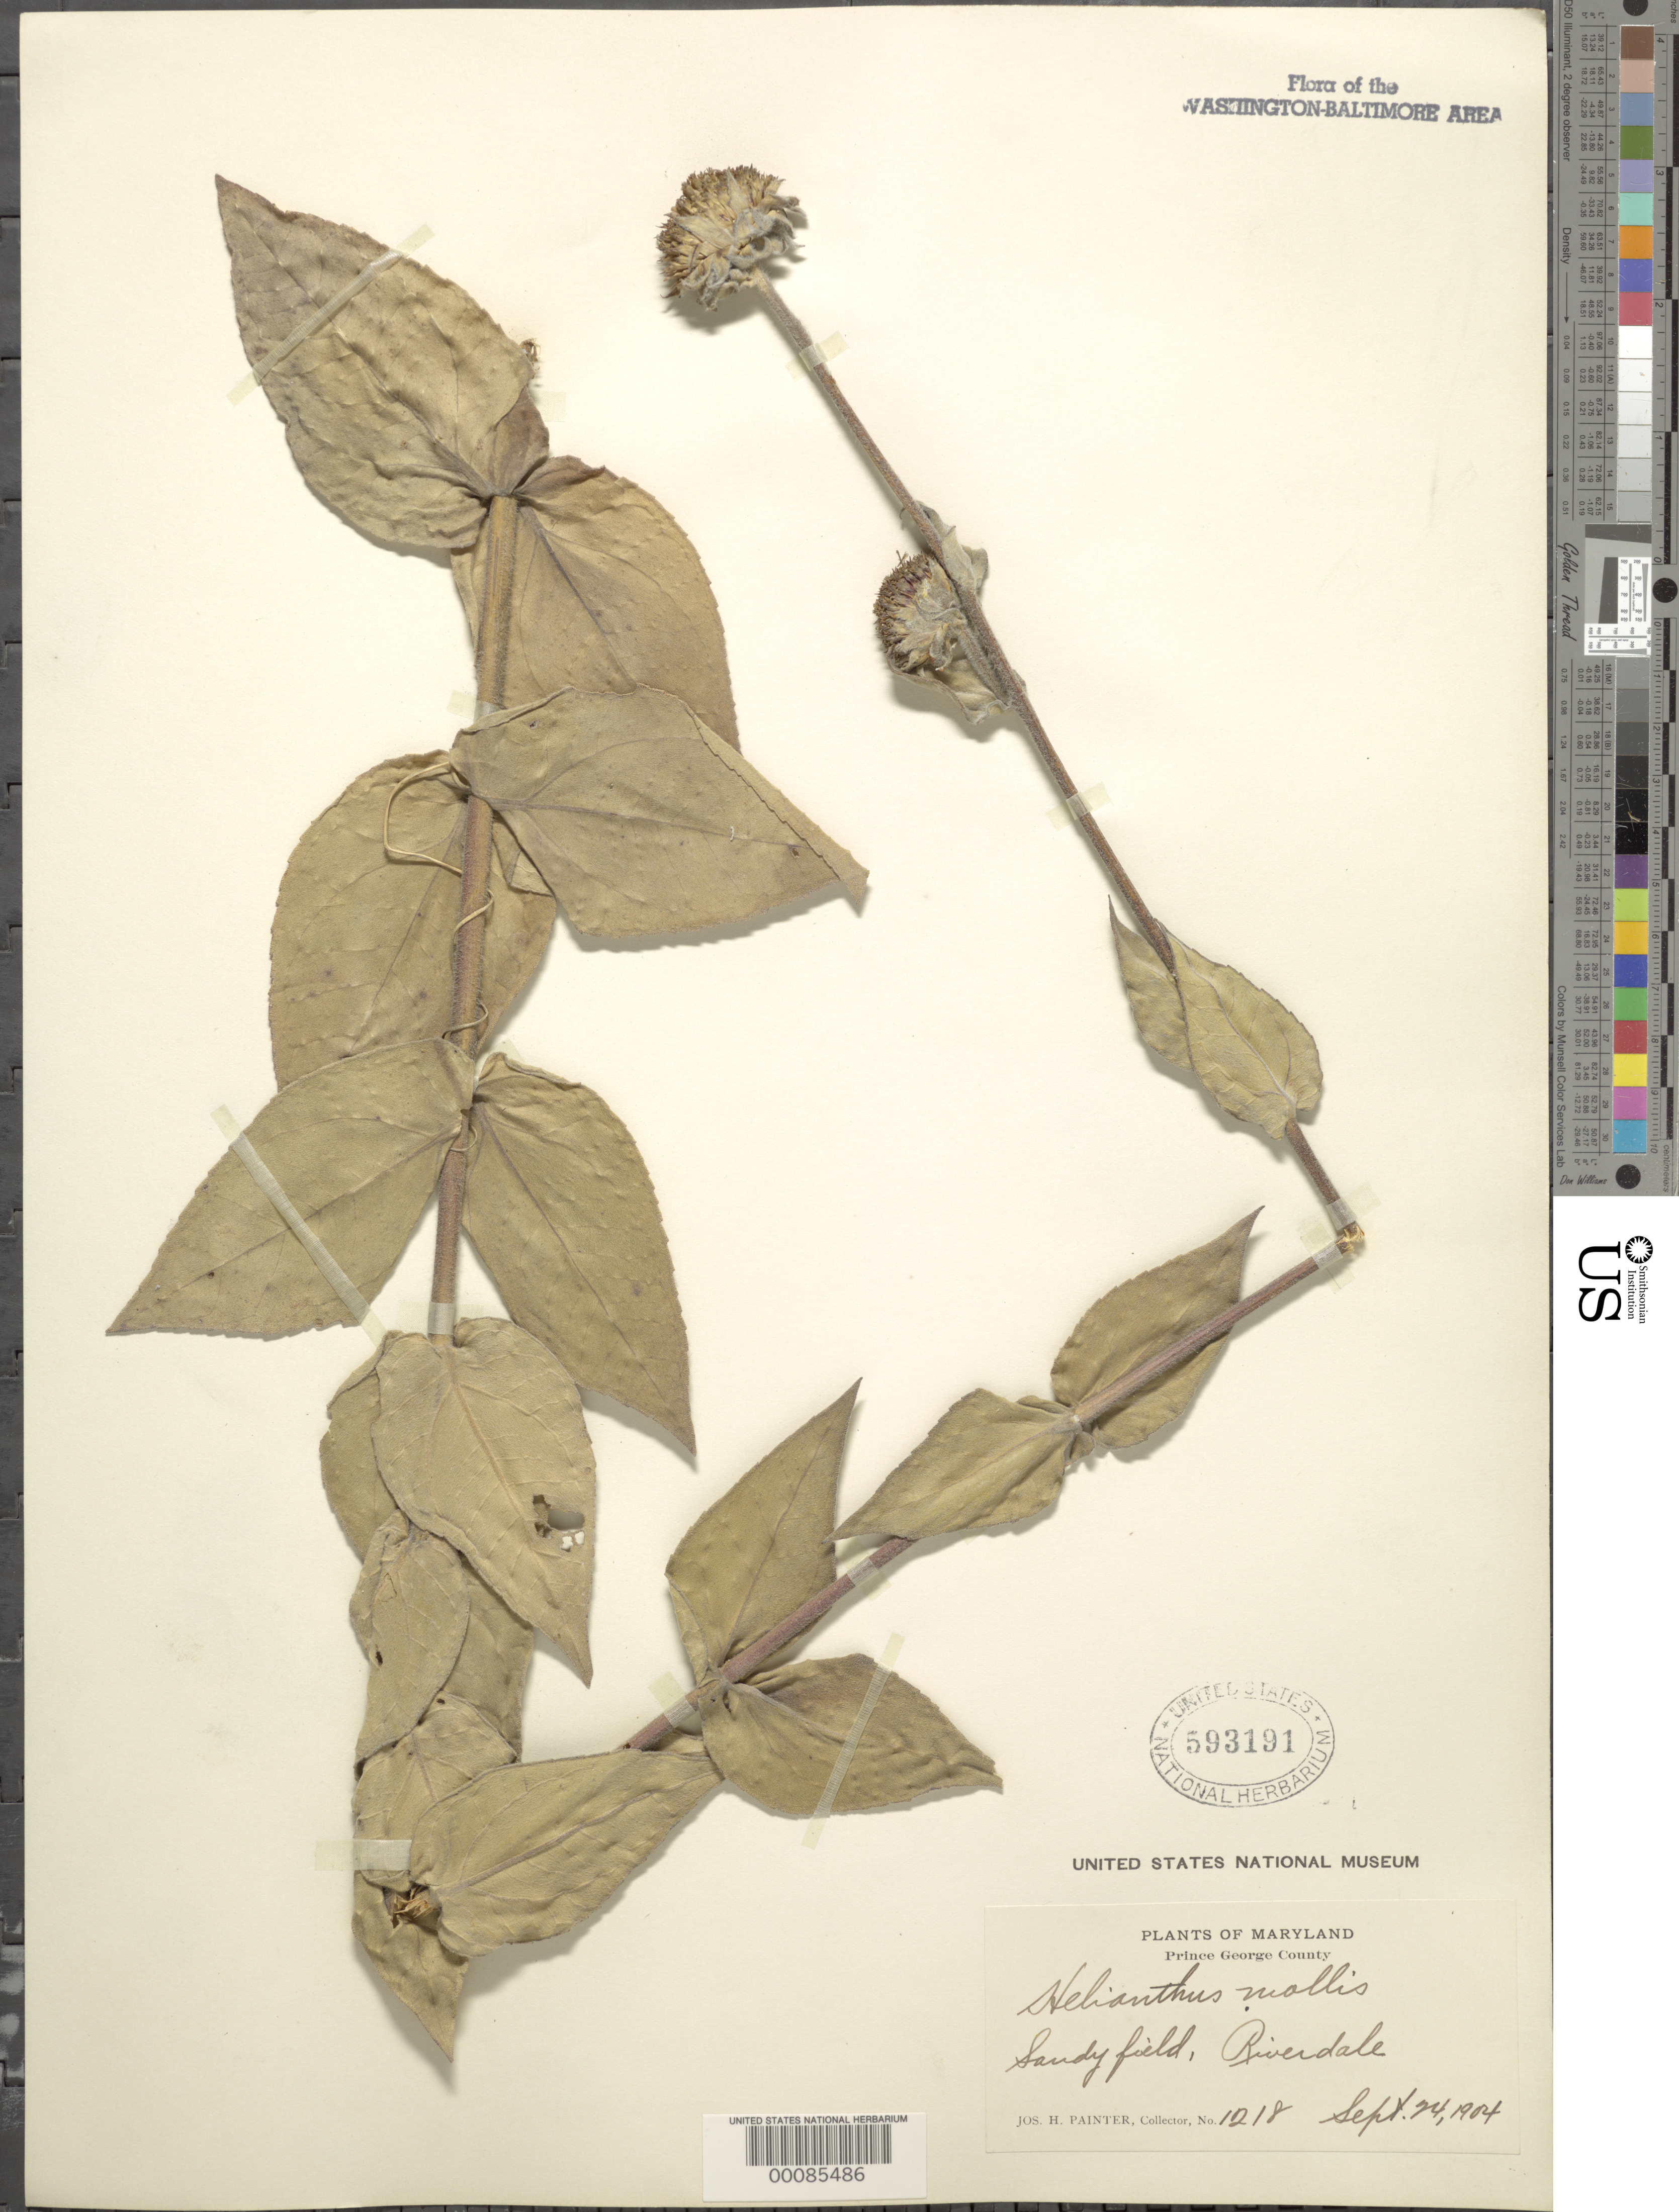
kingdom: Plantae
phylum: Tracheophyta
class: Magnoliopsida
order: Asterales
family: Asteraceae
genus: Helianthus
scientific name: Helianthus mollis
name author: Lam.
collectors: J. H. Painter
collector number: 1218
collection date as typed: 24 Sep 1904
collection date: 1904-09-24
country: United States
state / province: Maryland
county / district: Prince George's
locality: Riverdale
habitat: Sandy field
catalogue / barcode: US 593191